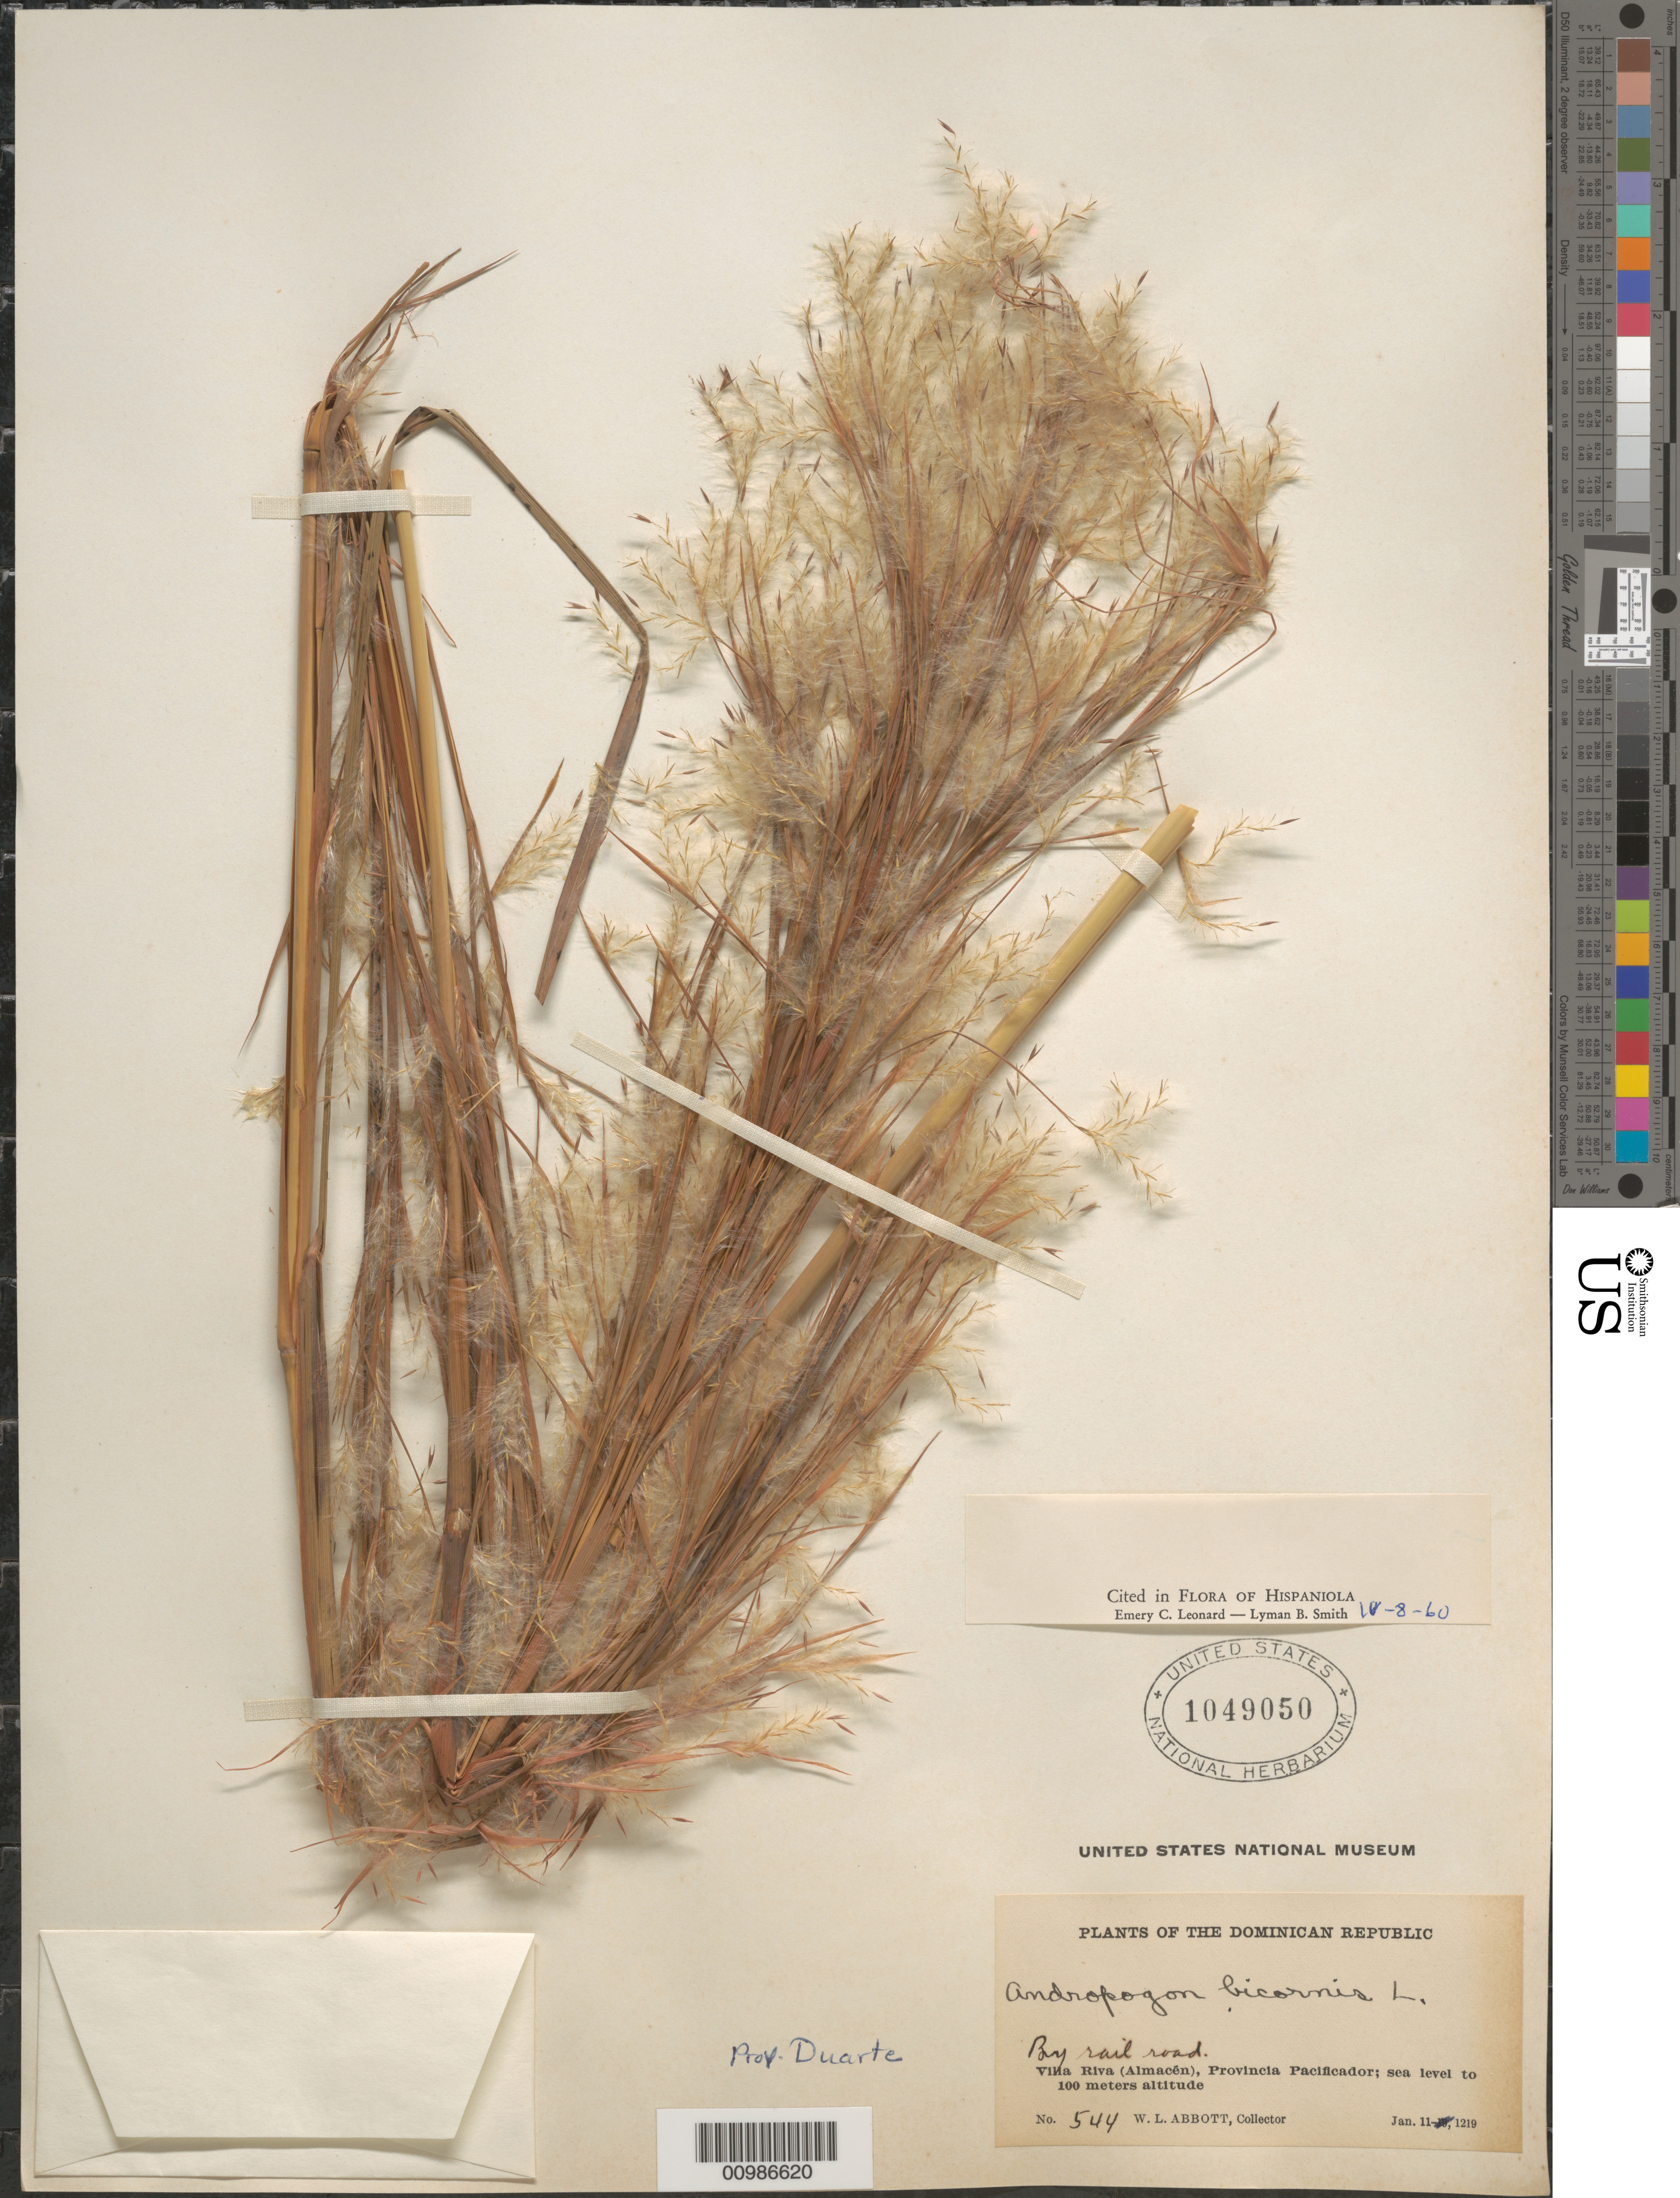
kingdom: Plantae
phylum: Tracheophyta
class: Liliopsida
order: Poales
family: Poaceae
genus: Andropogon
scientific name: Andropogon bicornis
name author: L.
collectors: W. L. Abbott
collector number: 544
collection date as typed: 11 Jan 1921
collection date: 1921-01-11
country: Dominican Republic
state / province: El Seibo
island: Hispaniola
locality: city: Villa Riva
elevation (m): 0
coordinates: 0 N, 0 E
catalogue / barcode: US 1049050